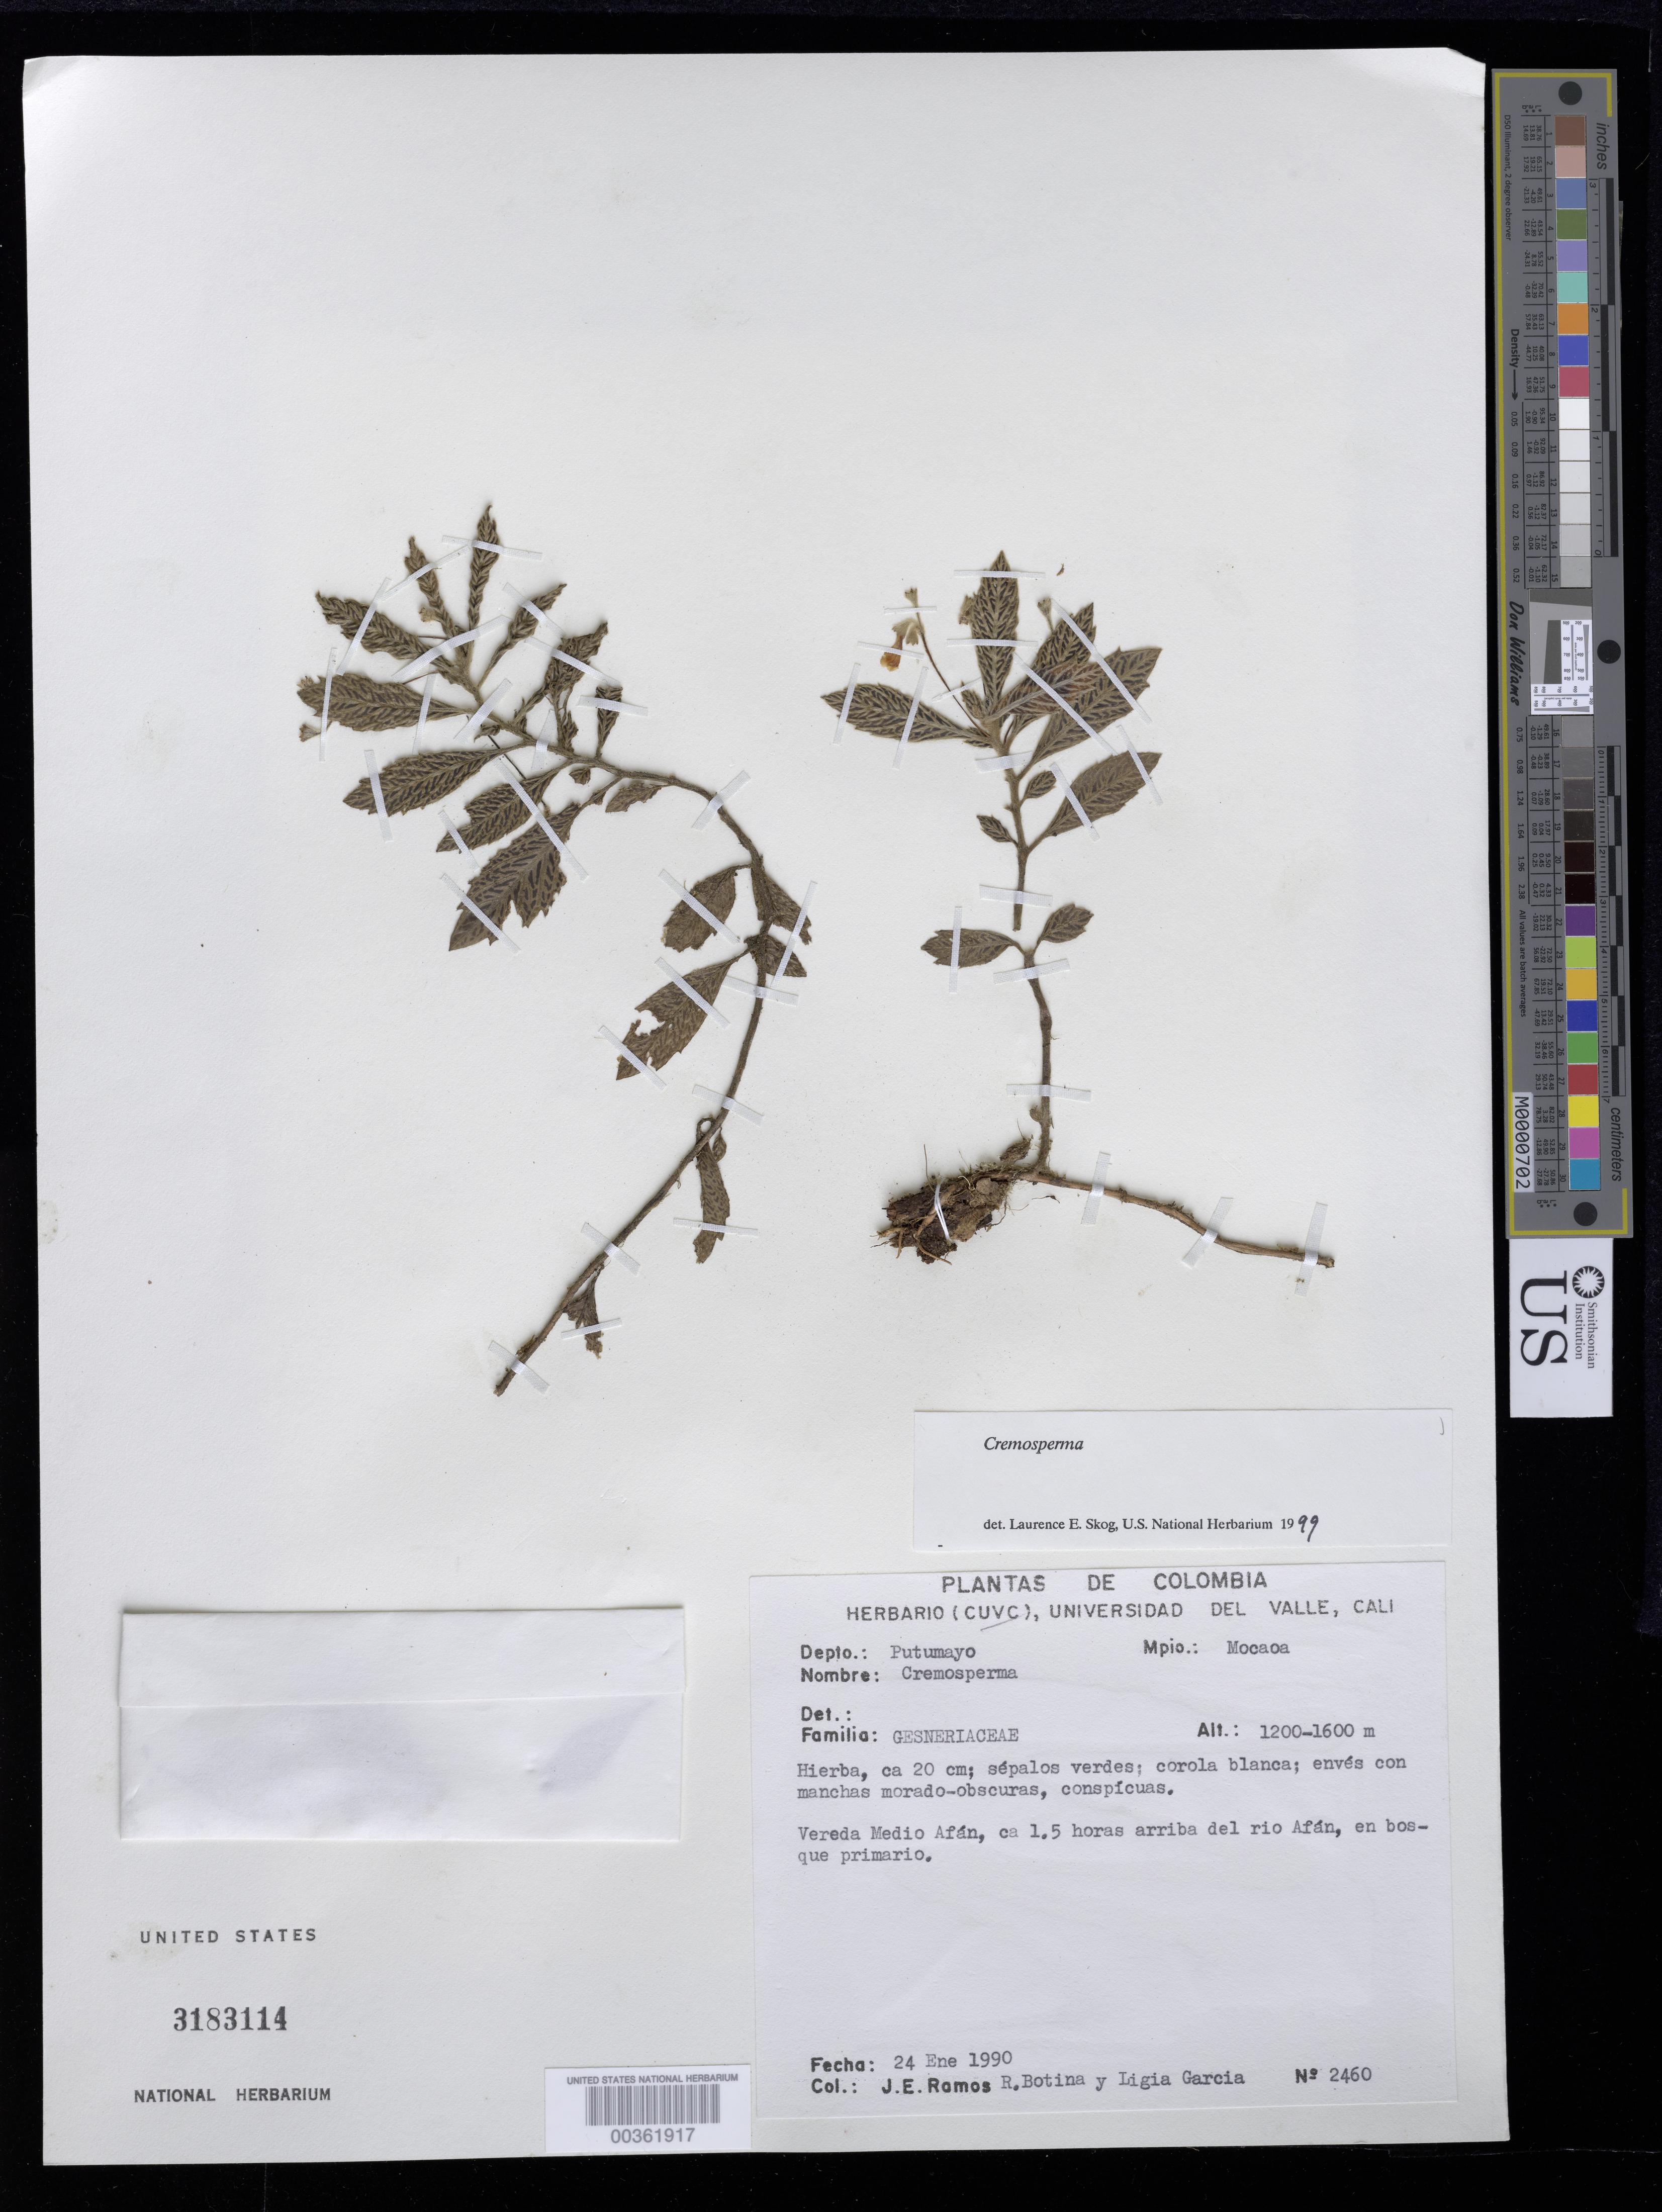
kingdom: Plantae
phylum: Tracheophyta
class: Magnoliopsida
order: Lamiales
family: Gesneriaceae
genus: Cremosperma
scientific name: Cremosperma sp.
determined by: Skog, Laurence E.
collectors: J. E. Ramos, R. Botina & L. Garcia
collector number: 2460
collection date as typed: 24 Jan 1990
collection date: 1990-01-24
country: Colombia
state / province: Putumayo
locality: Mpio. Mocaoa; Vereda Medio Afán, ca. 1.5 horas arriba del rio Afán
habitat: En bosque primario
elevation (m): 1200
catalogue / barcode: US 3183114